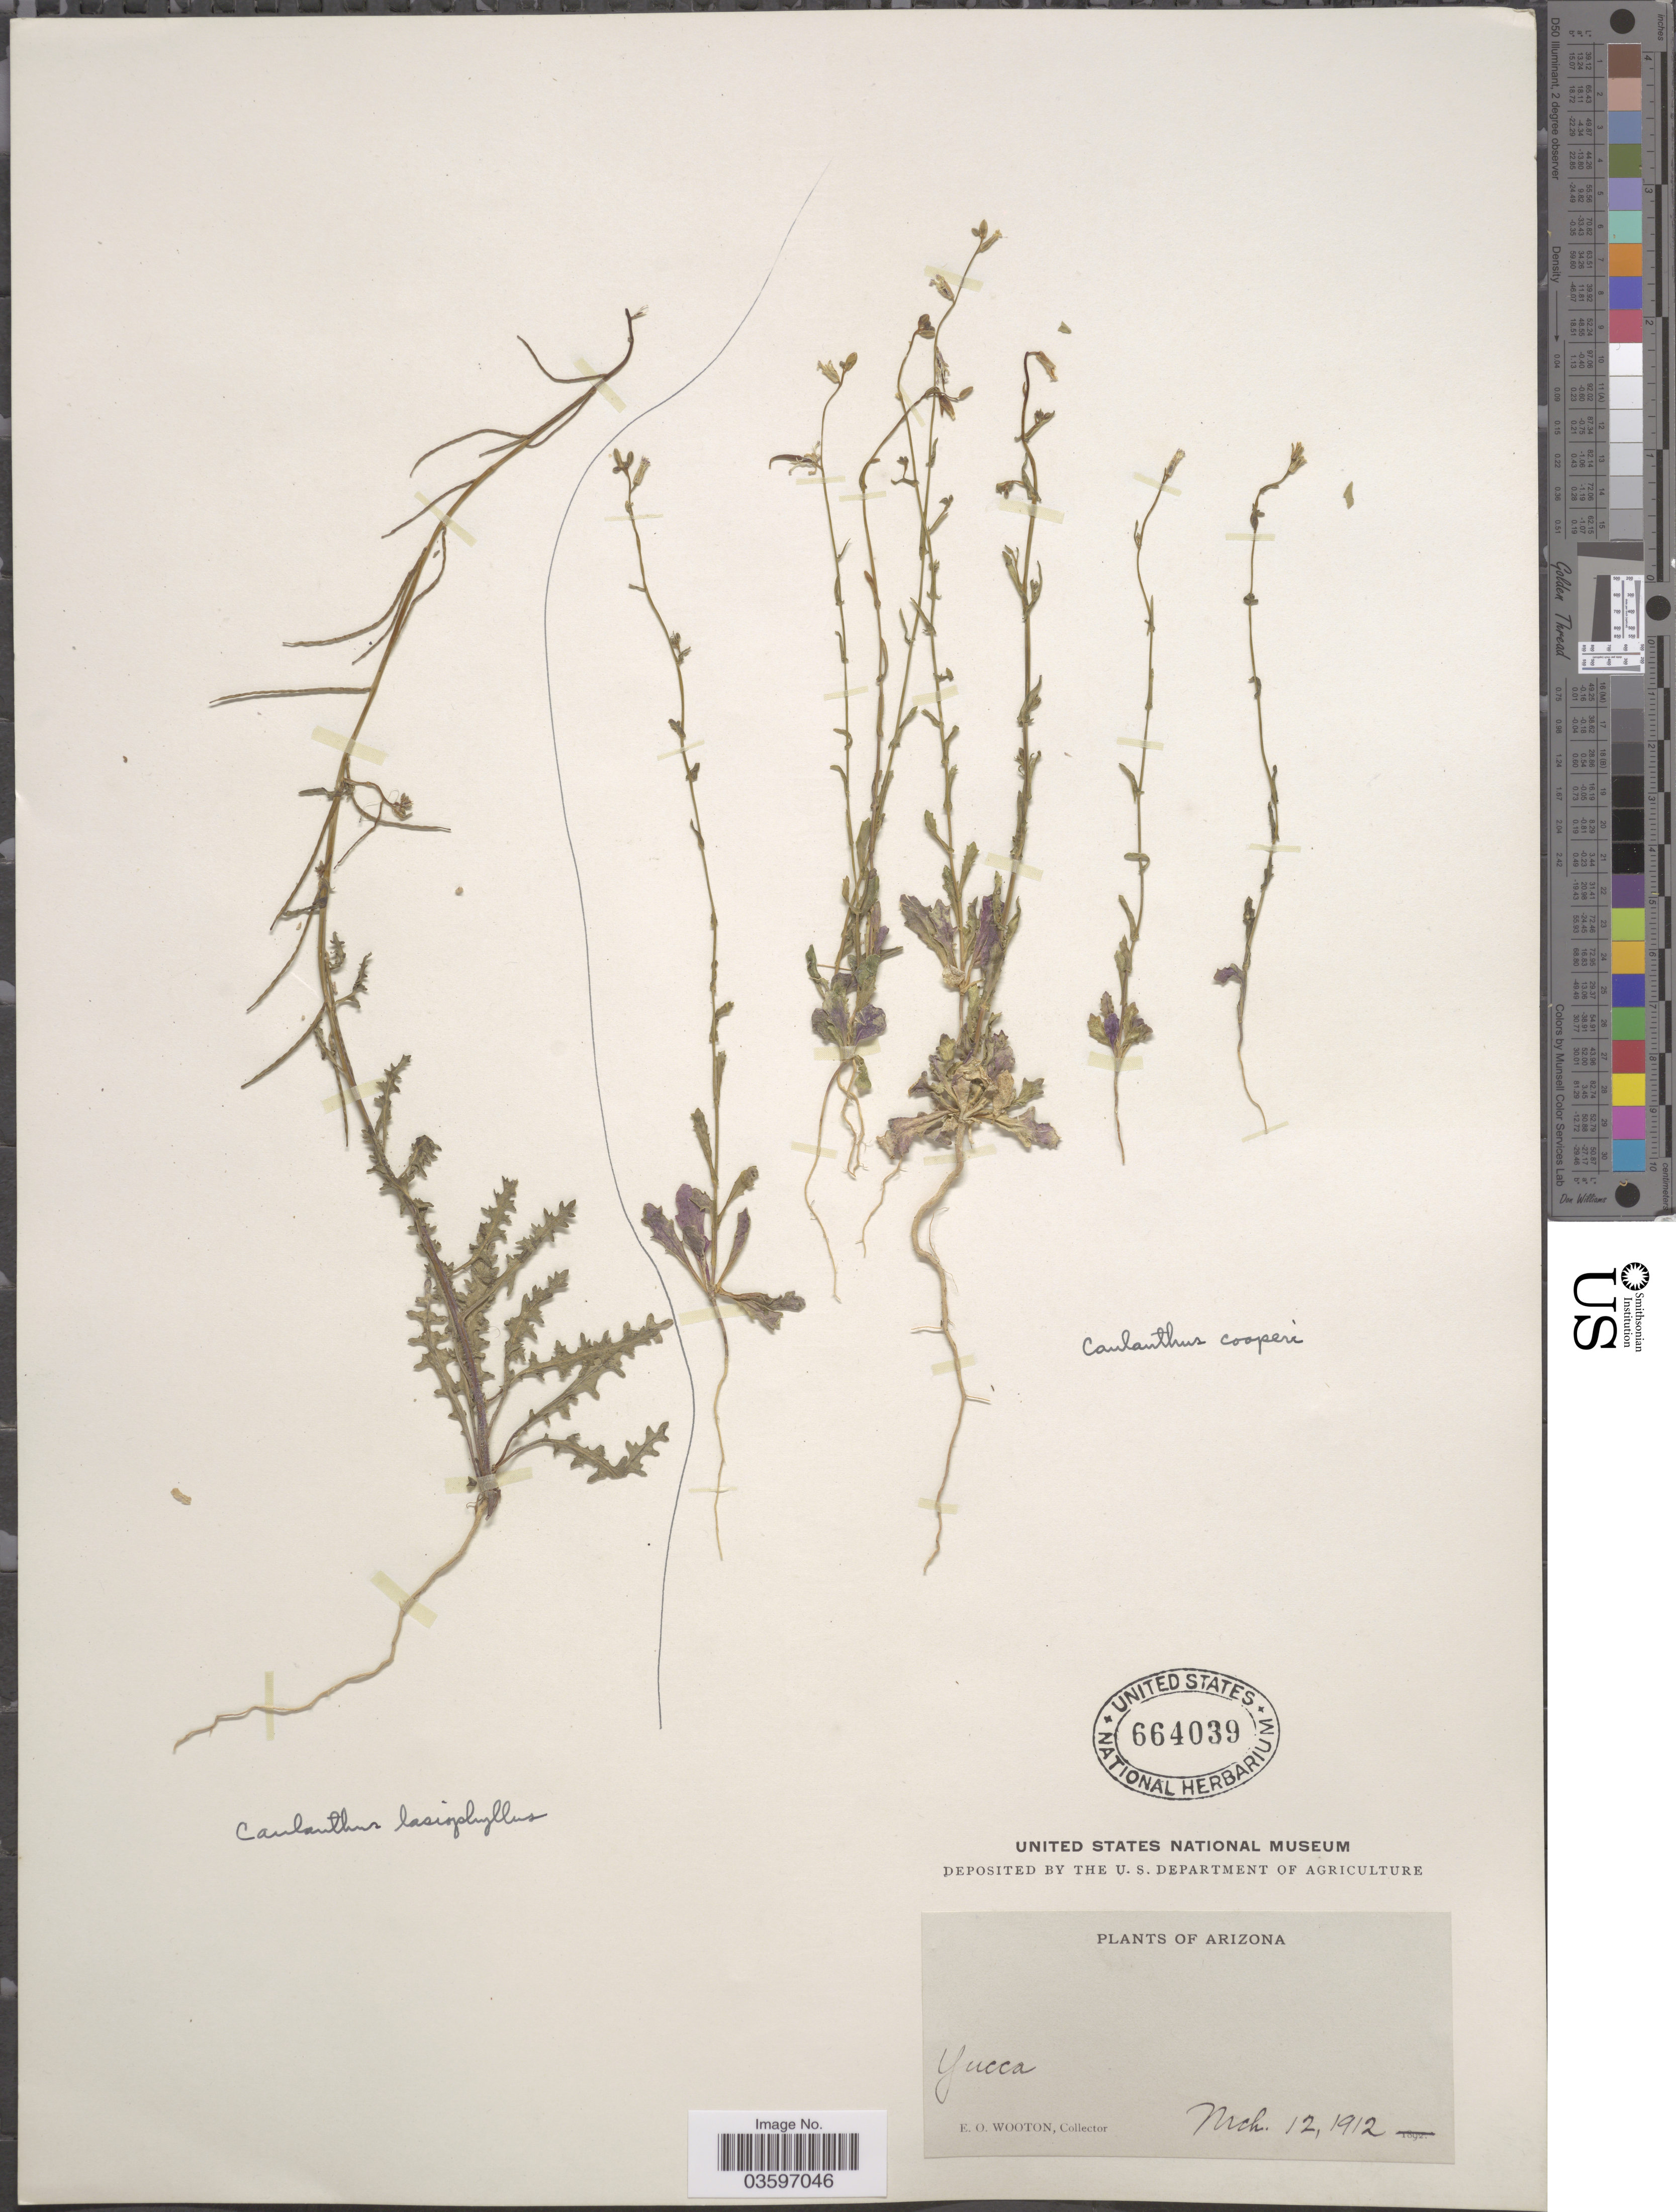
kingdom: Plantae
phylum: Tracheophyta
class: Magnoliopsida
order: Brassicales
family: Brassicaceae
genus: Caulanthus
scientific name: Caulanthus lasiophyllus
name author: (Hook. & Arn.) Payson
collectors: E. O. Wooton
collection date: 1912-03-12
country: United States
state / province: Arizona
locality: Yucca.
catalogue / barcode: US 664039